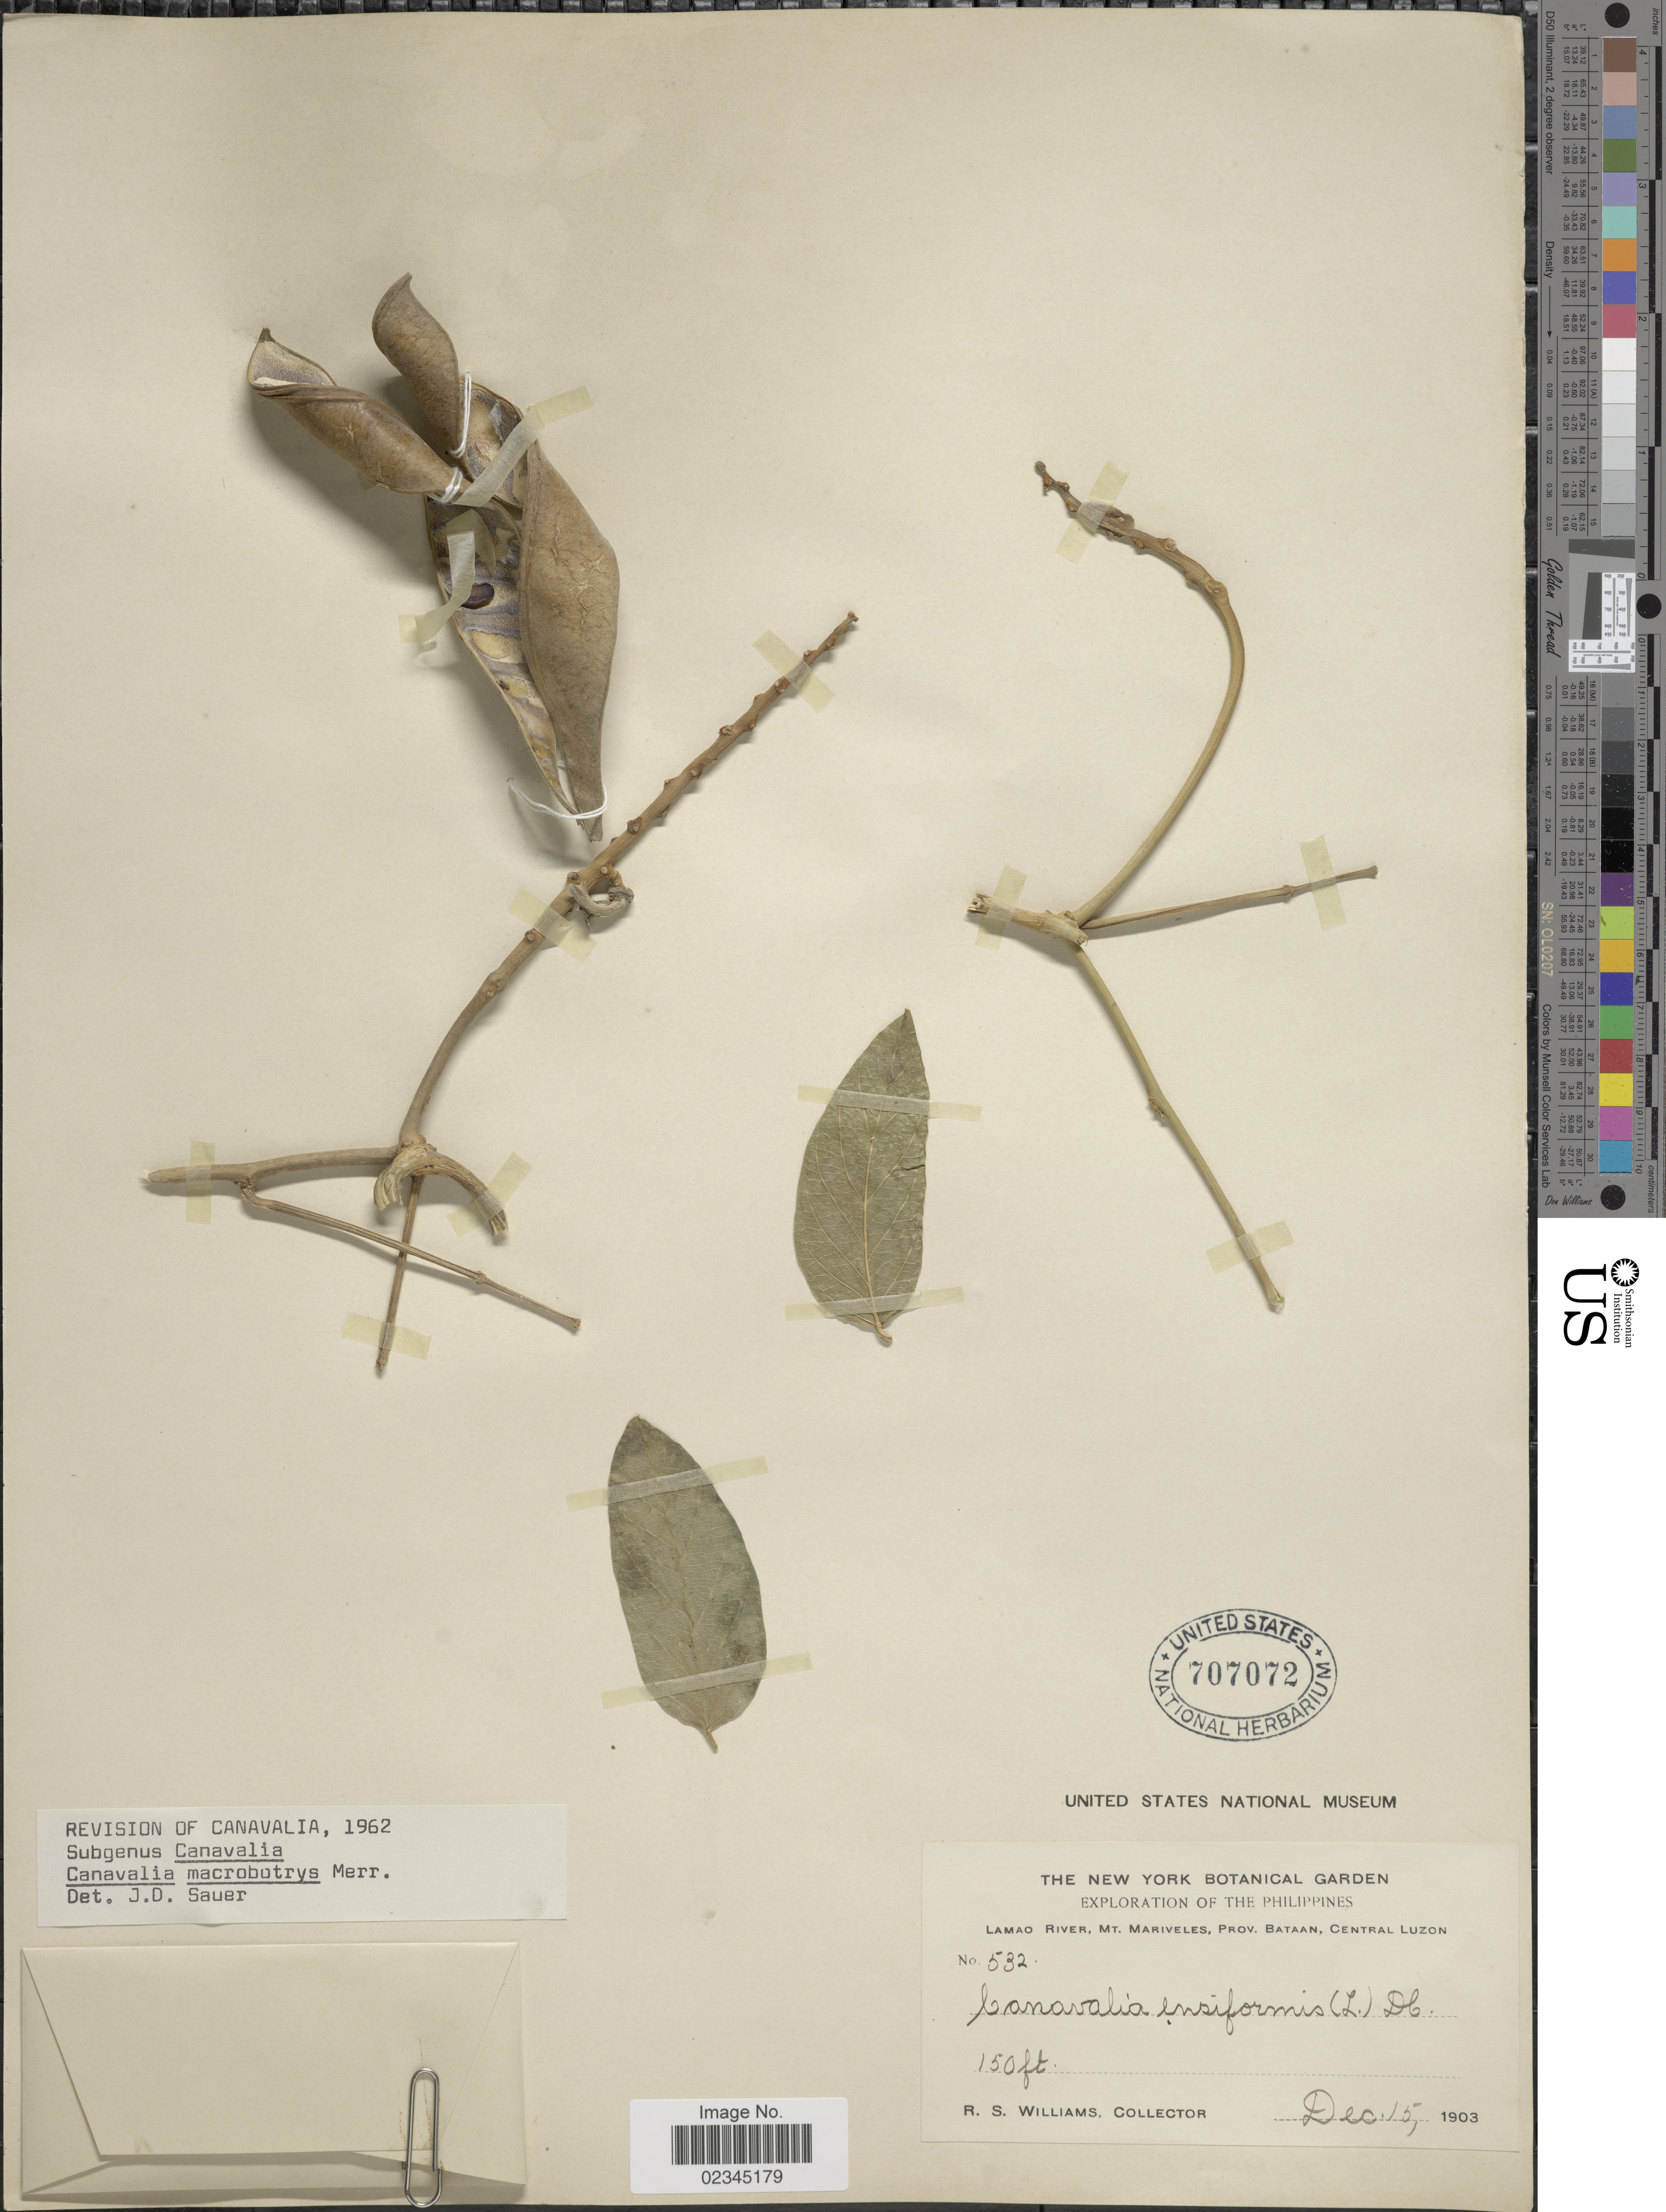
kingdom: Plantae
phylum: Tracheophyta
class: Magnoliopsida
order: Fabales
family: Fabaceae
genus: Canavalia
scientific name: Canavalia macrobotrys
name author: Merr.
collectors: R. S. Williams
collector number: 532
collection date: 1903-12-15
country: Philippines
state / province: Central Luzon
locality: Lamao River, Mt. Mariveles, Prov. Bataan, Central Luzon.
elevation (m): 46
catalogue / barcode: US 707072